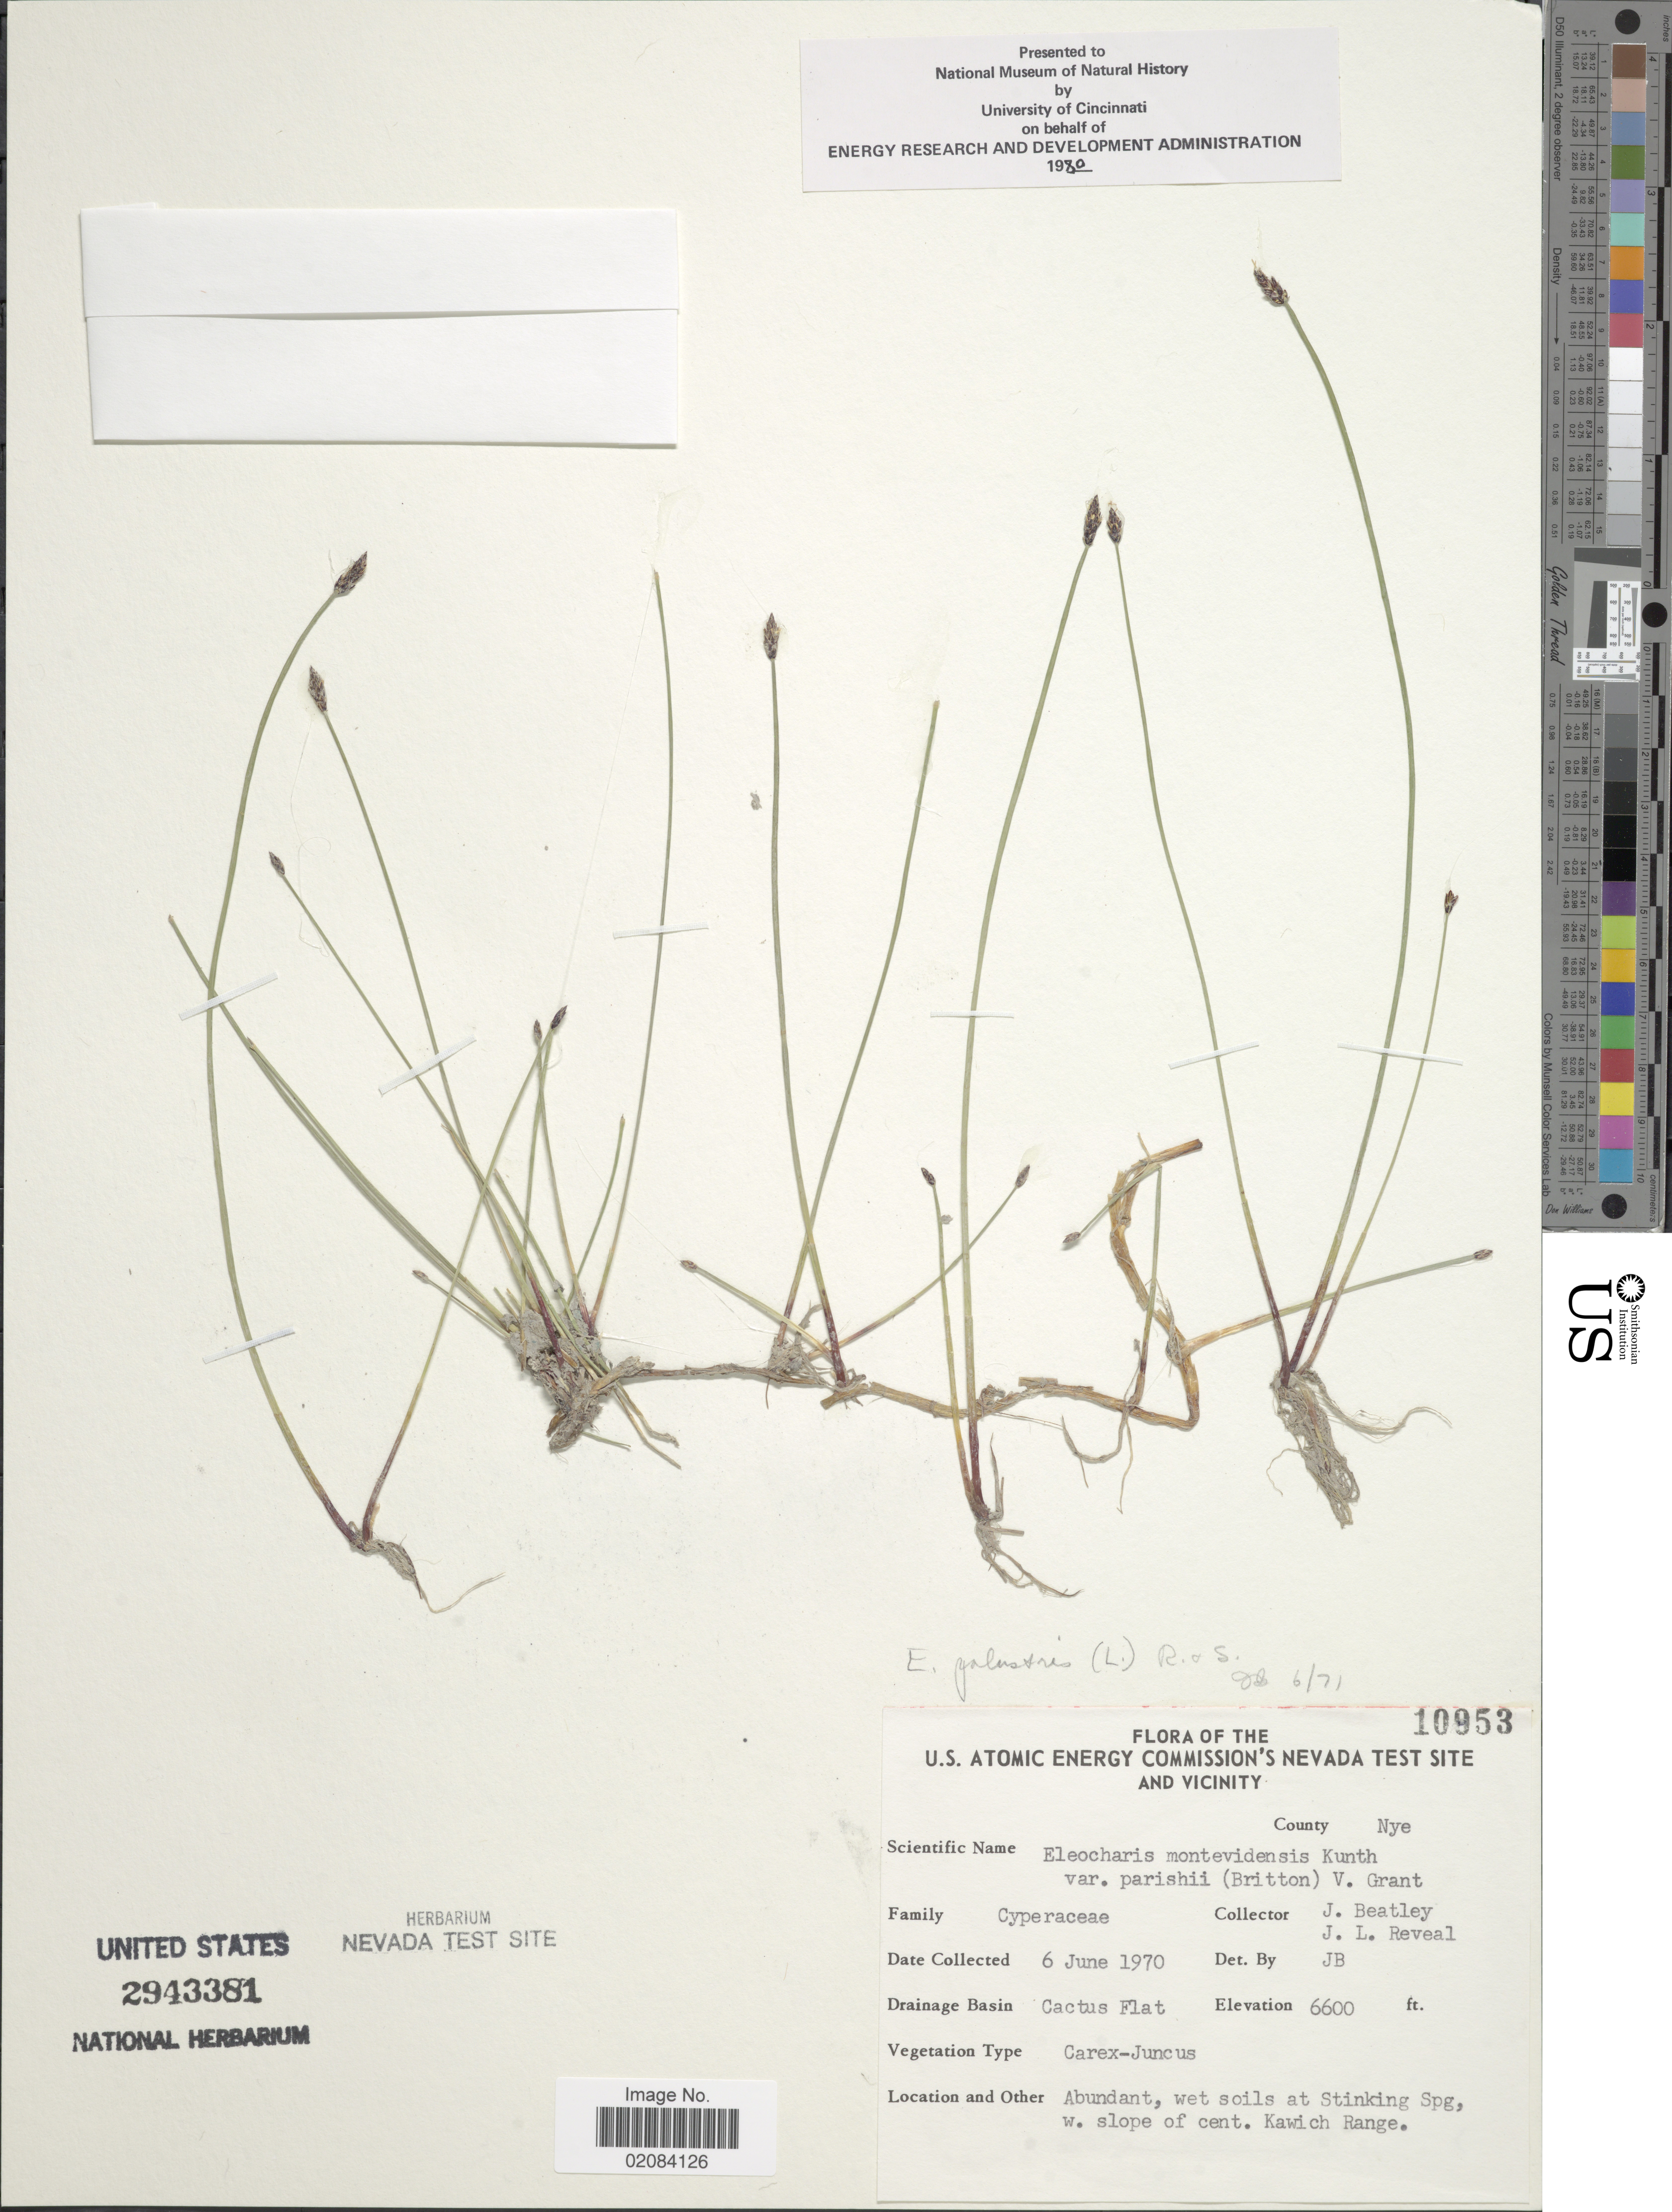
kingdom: Plantae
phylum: Tracheophyta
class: Liliopsida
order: Poales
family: Cyperaceae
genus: Eleocharis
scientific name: Eleocharis palustris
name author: (L.) Roem. & Schult.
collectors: J. C. Beatley & J. L. Reveal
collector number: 10953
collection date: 1970-06-06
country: United States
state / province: Nevada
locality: U.S. Atomic Energy comissions's Nevada Test Site and Vicinity, County Nye, Cactus Flat, wet soils at Stinking Spg, w. slope of cent. Kawich Range.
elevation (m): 2012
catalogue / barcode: US 2943381